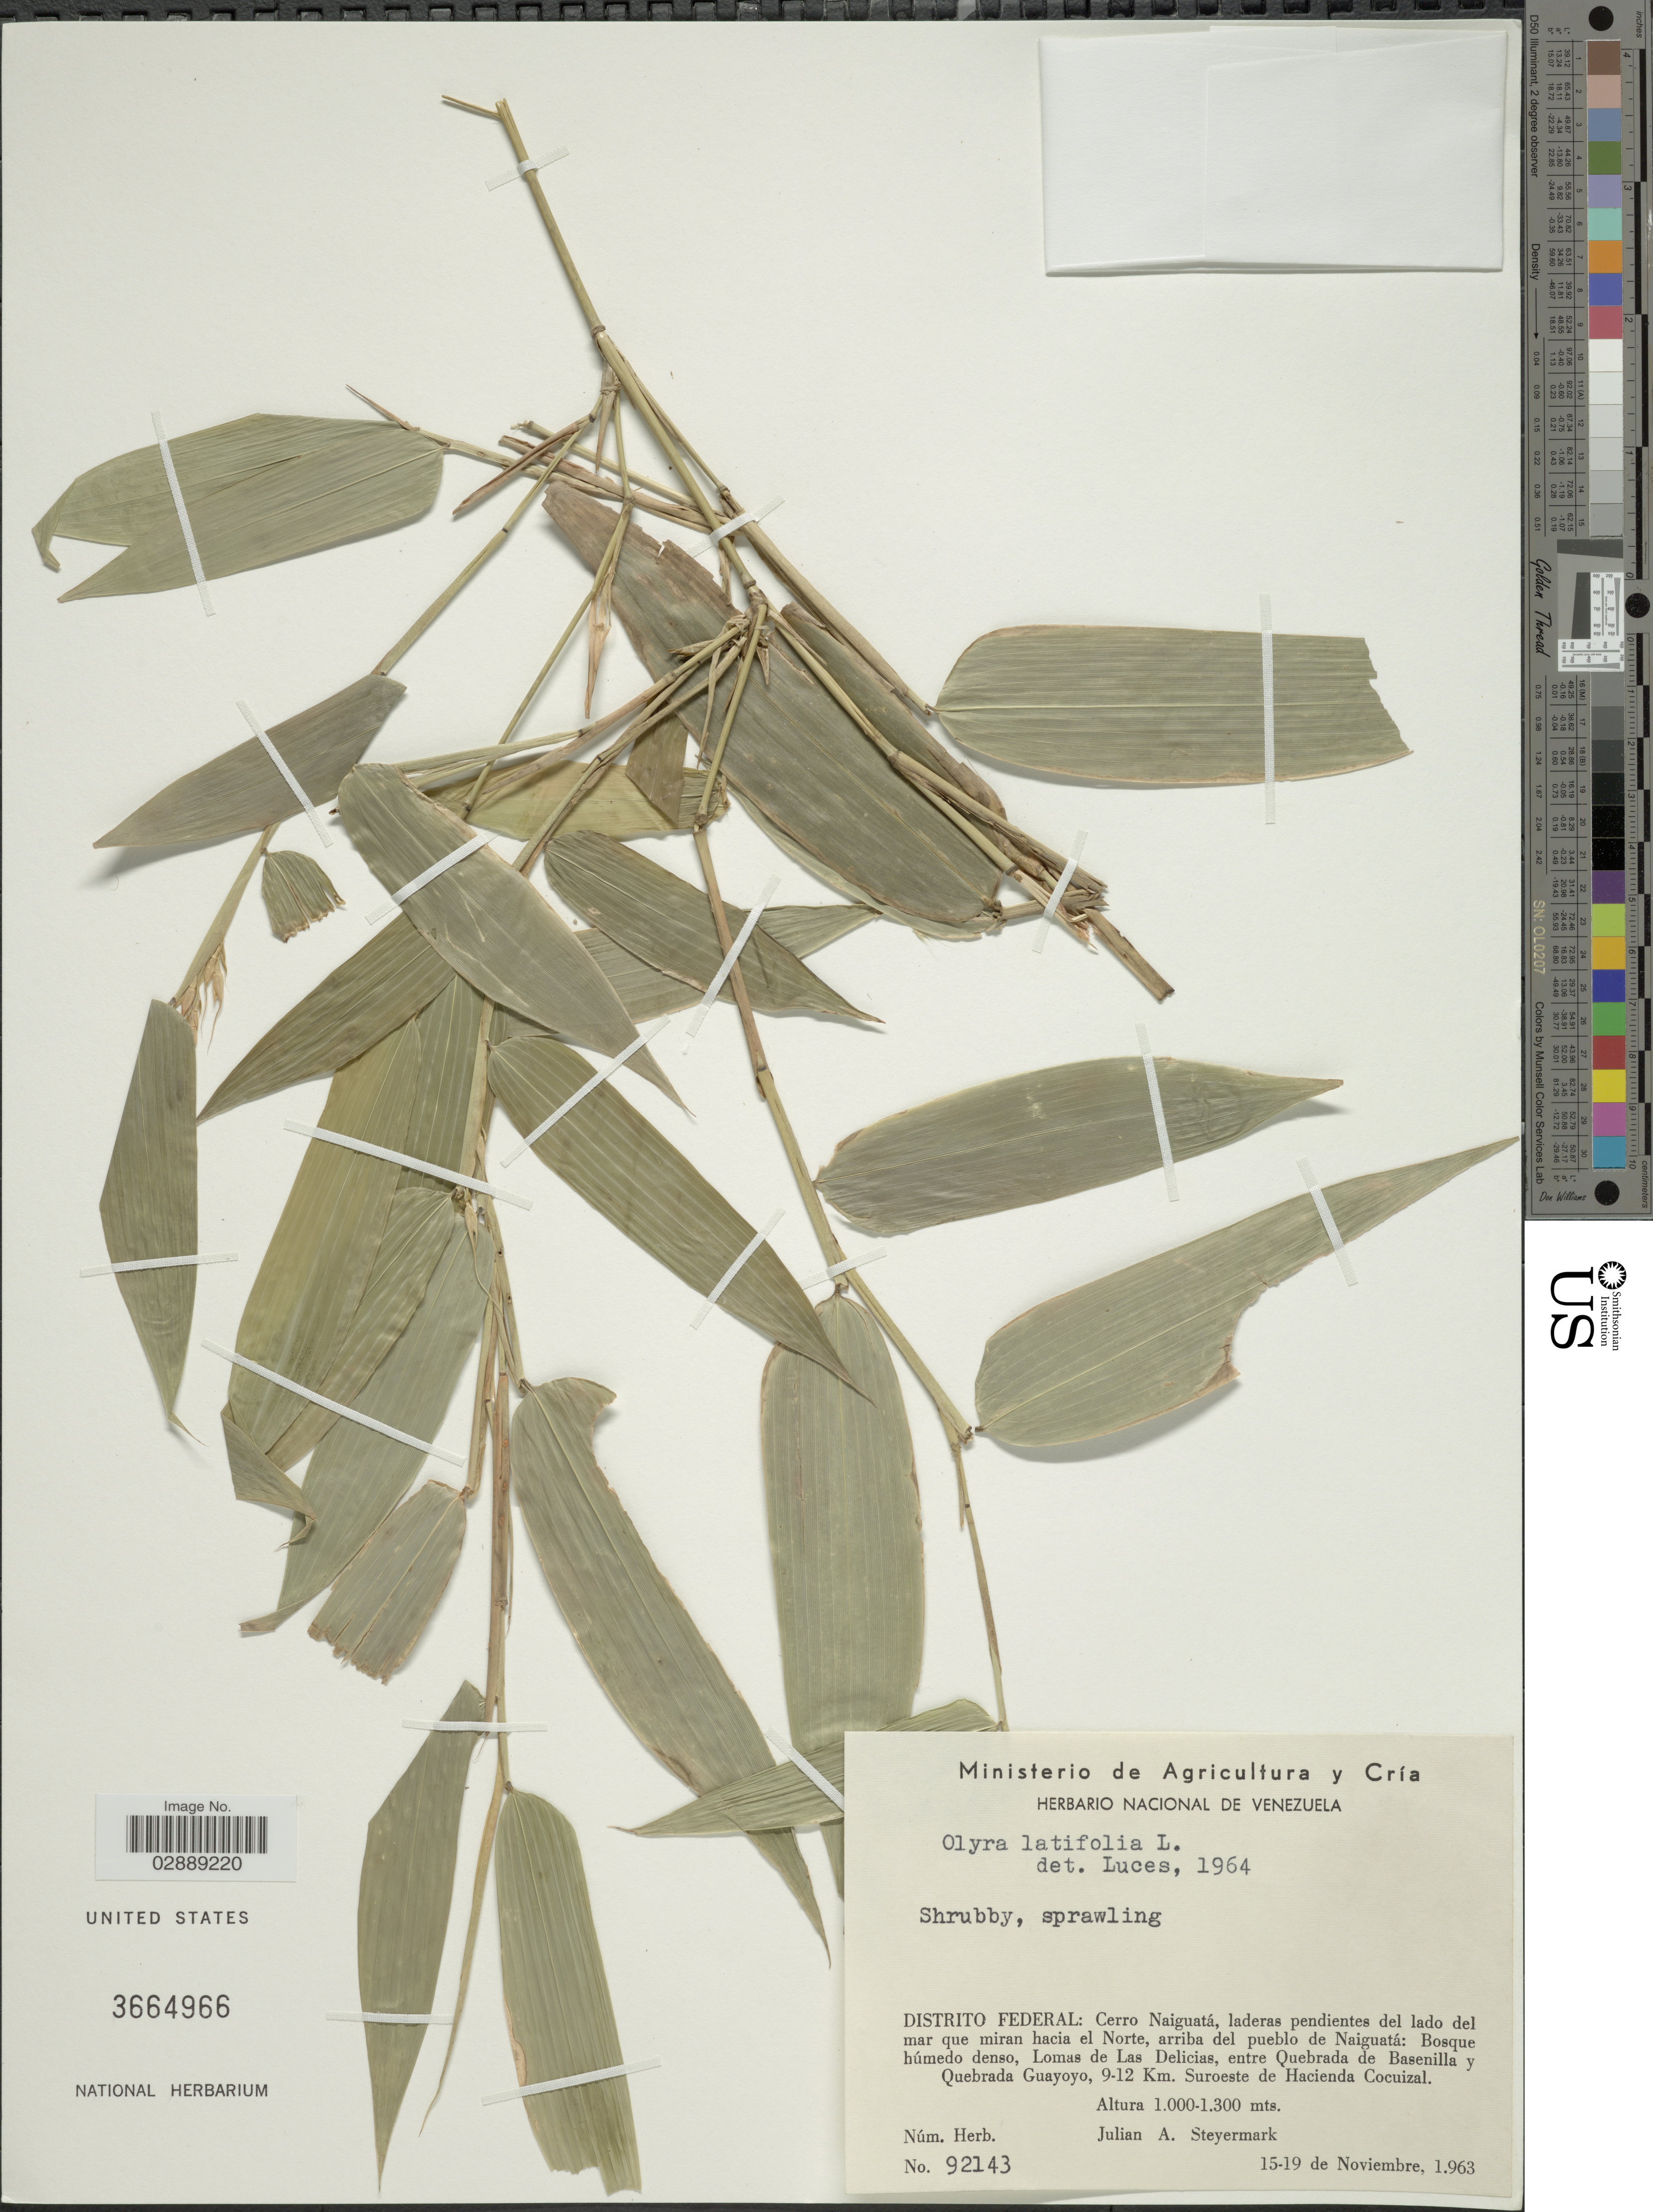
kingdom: Plantae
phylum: Tracheophyta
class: Liliopsida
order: Poales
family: Poaceae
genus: Olyra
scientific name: Olyra latifolia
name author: L.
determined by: Luces, --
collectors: J. Steyermark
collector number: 92143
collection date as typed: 15 Nov 1963 to 19 Nov 1963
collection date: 1963-11-15/1963-11-19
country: Venezuela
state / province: Distrito Federal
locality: Cerro Naiguata, Lomas de las Delicias, entre Quebrada de Basenilla y Quebrada Guayoyo, 9-12 km. Suroeste de Hacienda Cocuizal.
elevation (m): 1000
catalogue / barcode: US 3664966